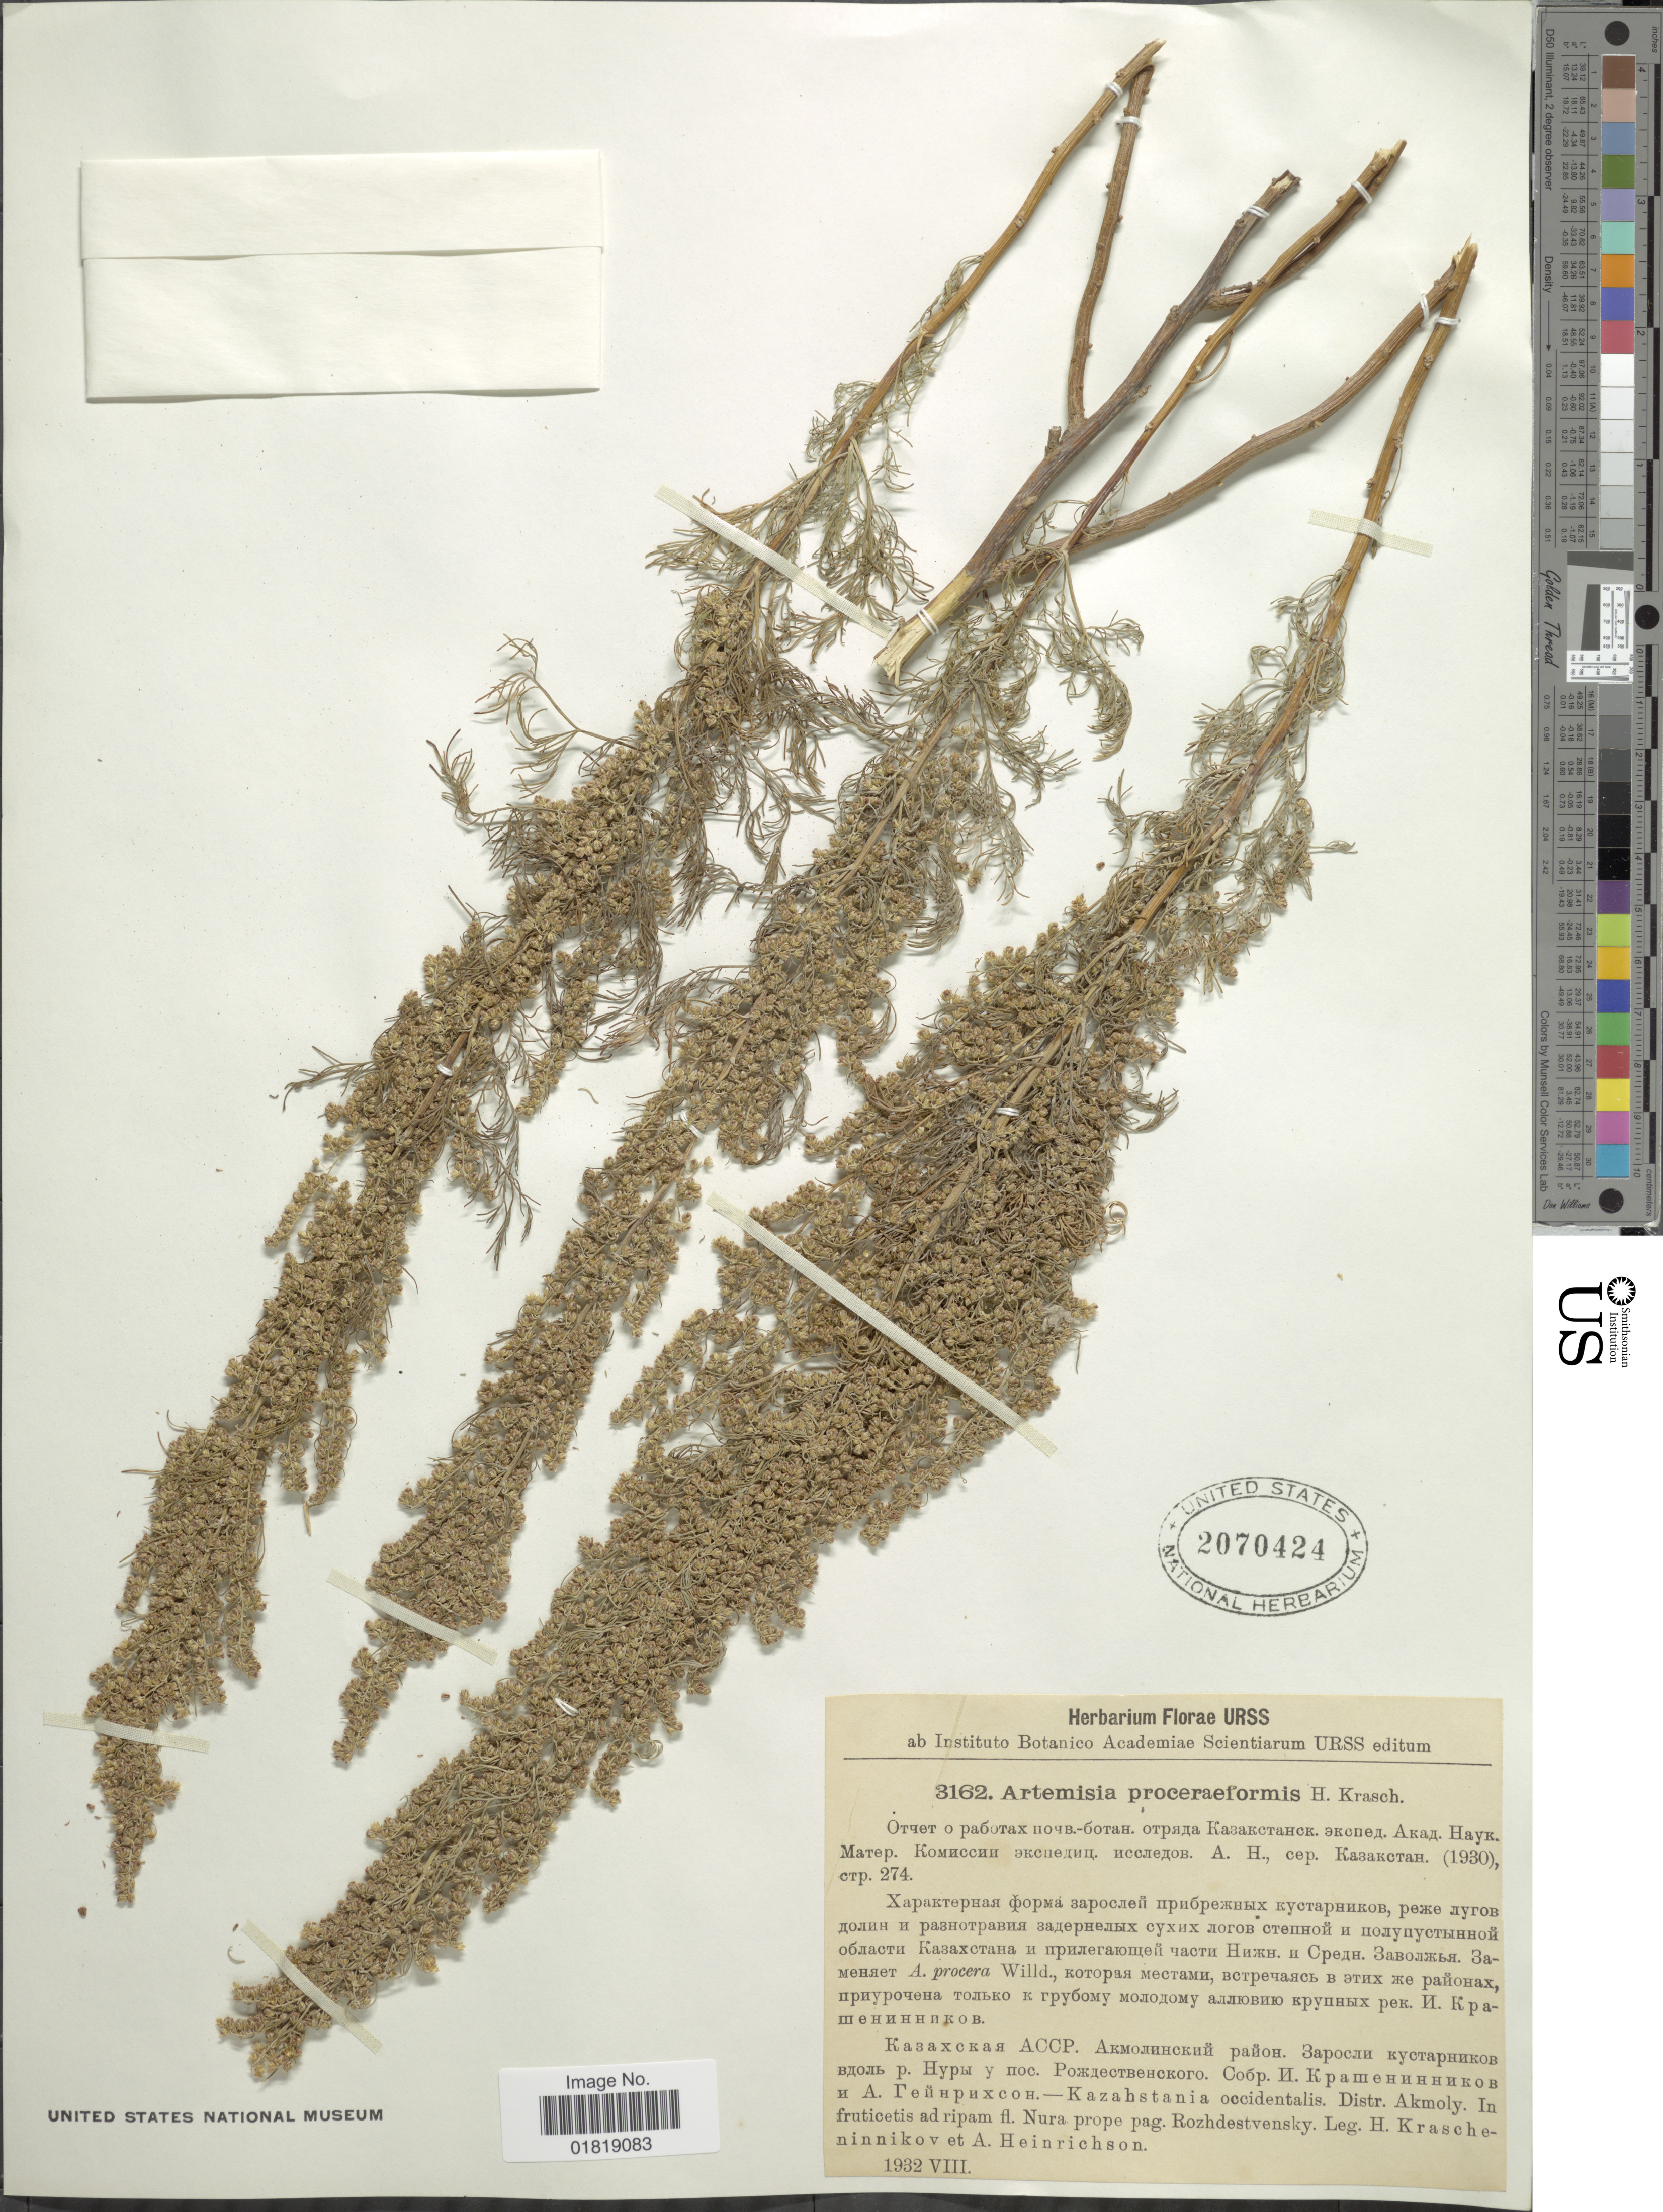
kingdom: Plantae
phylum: Tracheophyta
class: Magnoliopsida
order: Asterales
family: Asteraceae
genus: Artemisia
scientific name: Artemisia proceraeformis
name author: Krasch.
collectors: H. Krascheninnikov & A. Heinrichson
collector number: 3162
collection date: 1932-08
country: Kazakhstan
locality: Kazahstania occidentalis, Distr. Akmoly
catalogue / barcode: US 2070424